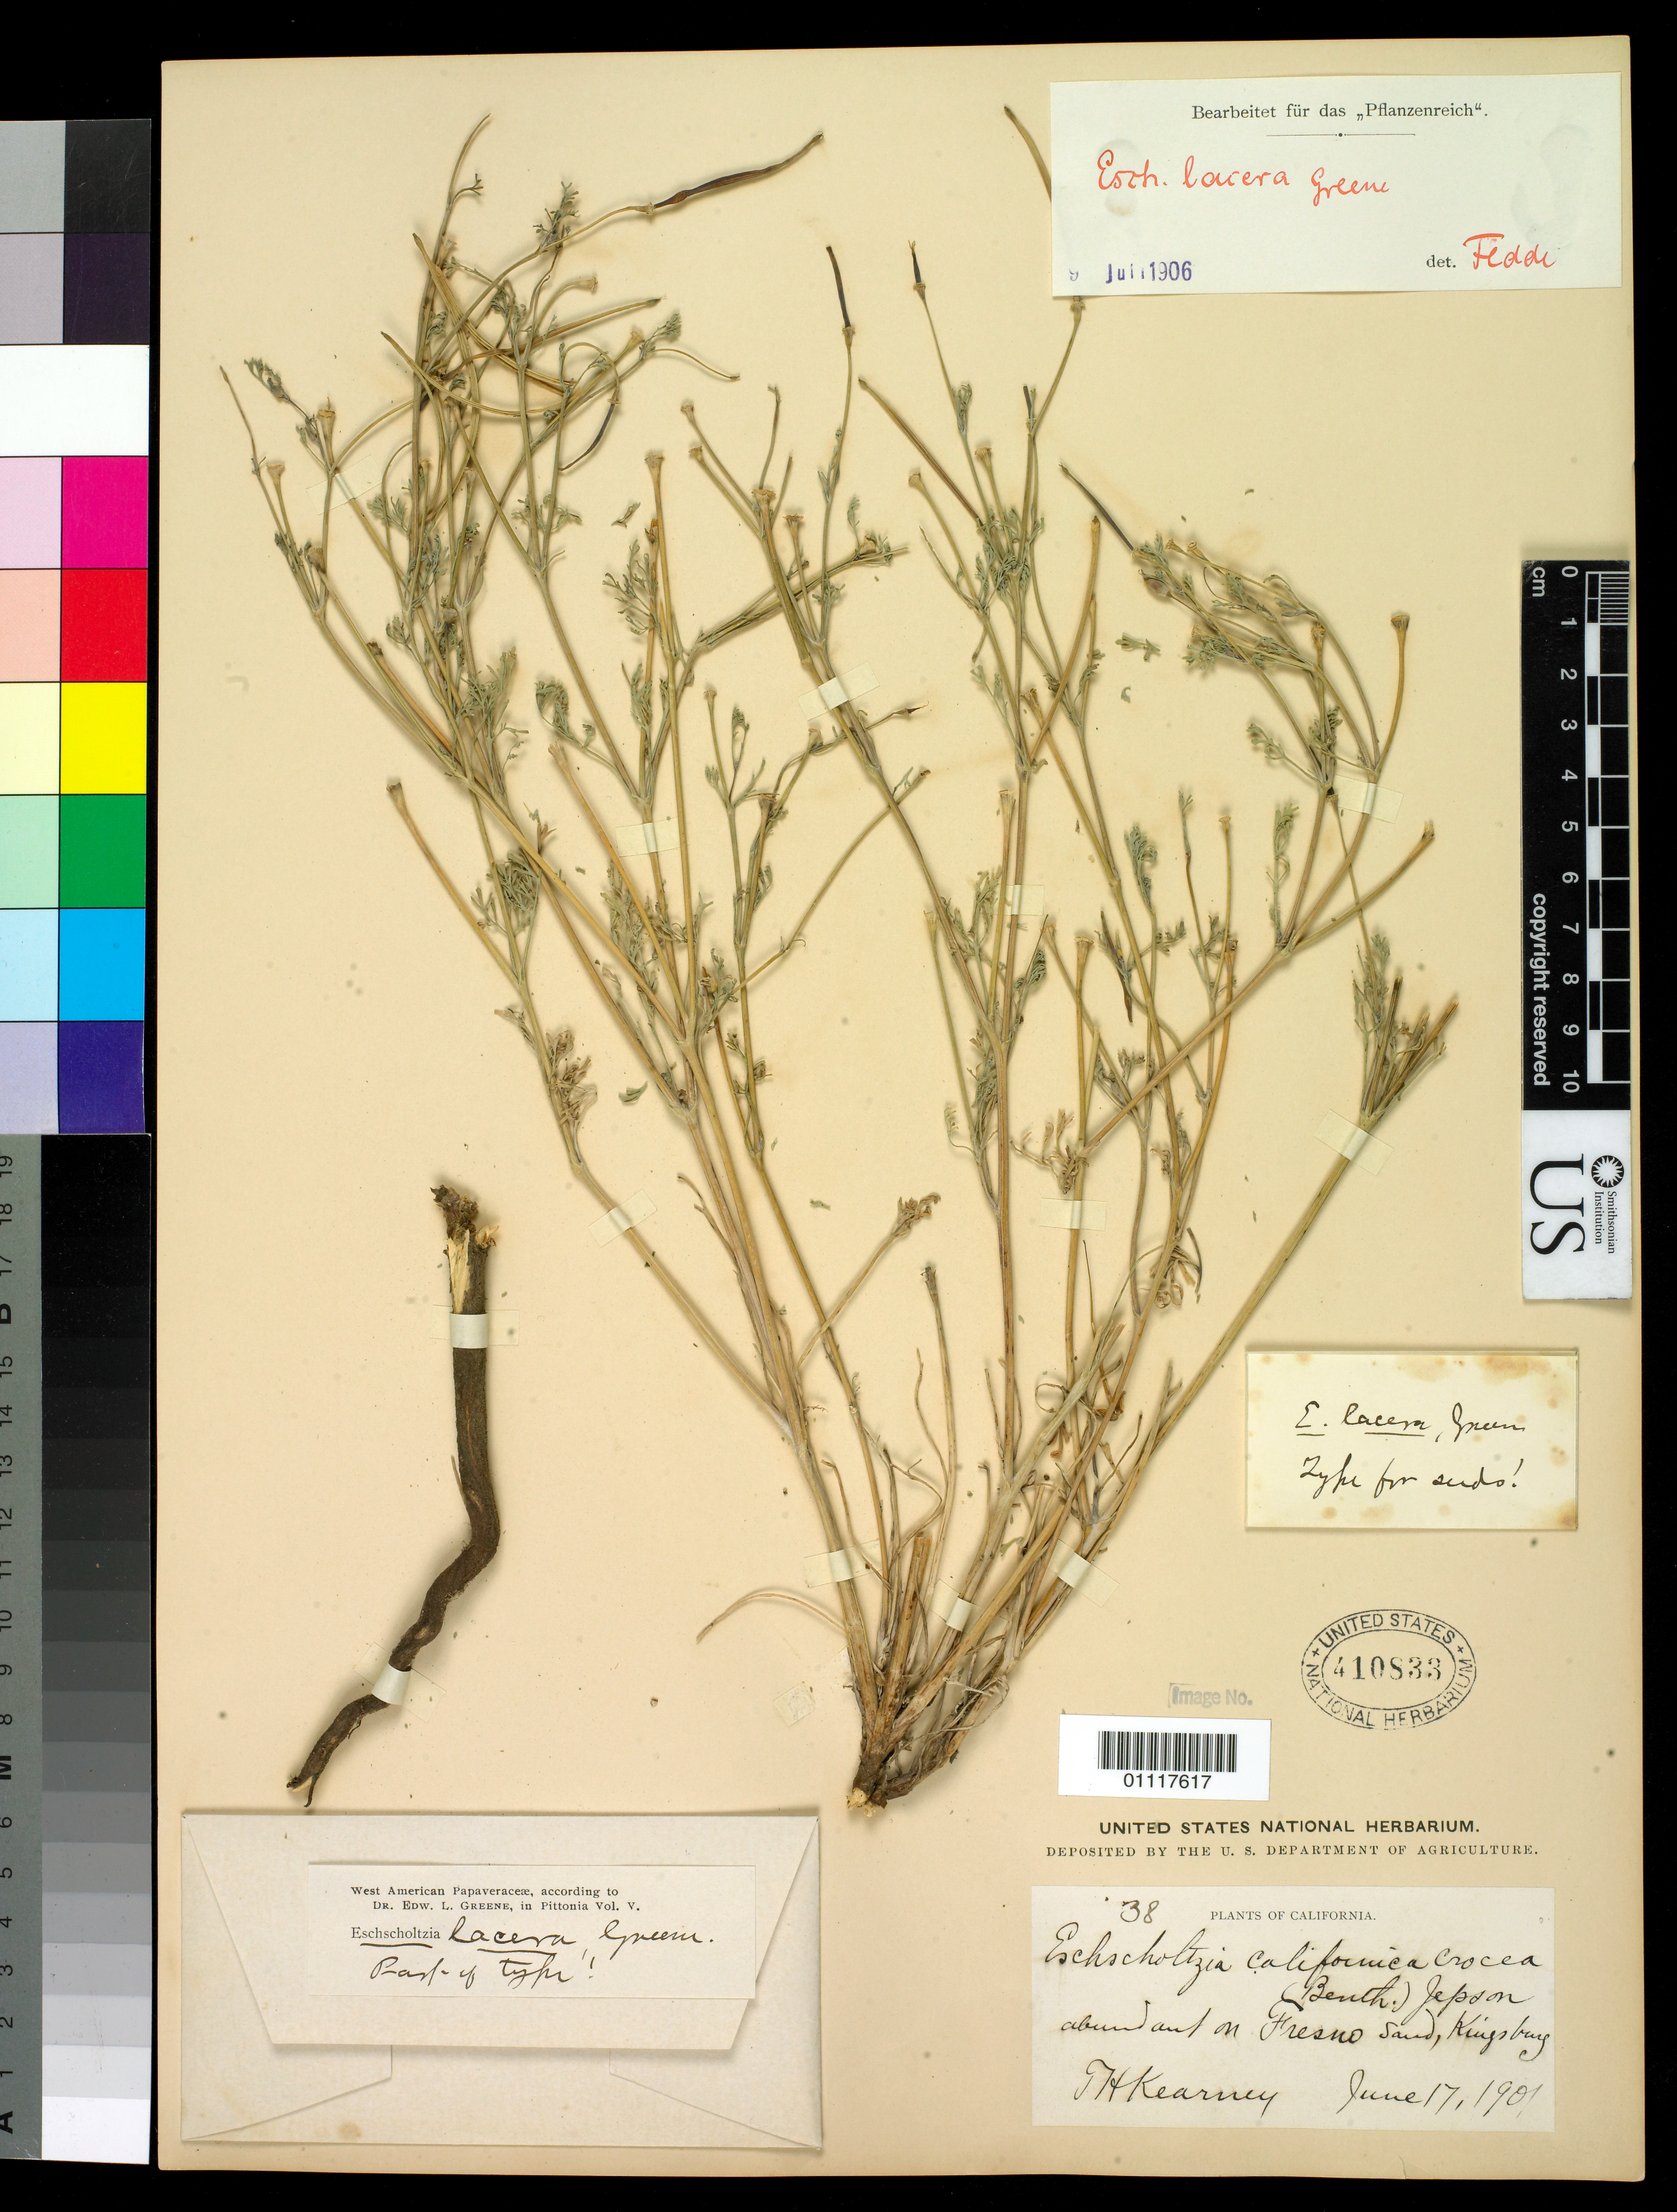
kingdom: Plantae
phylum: Tracheophyta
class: Magnoliopsida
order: Ranunculales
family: Papaveraceae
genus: Eschscholzia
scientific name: Eschscholzia lacera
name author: Greene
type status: Syntype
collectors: T. H. Kearney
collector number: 38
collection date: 1901-06-17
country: United States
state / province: California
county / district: Fresno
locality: Fresno sand, Kingsburg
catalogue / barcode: US 410833